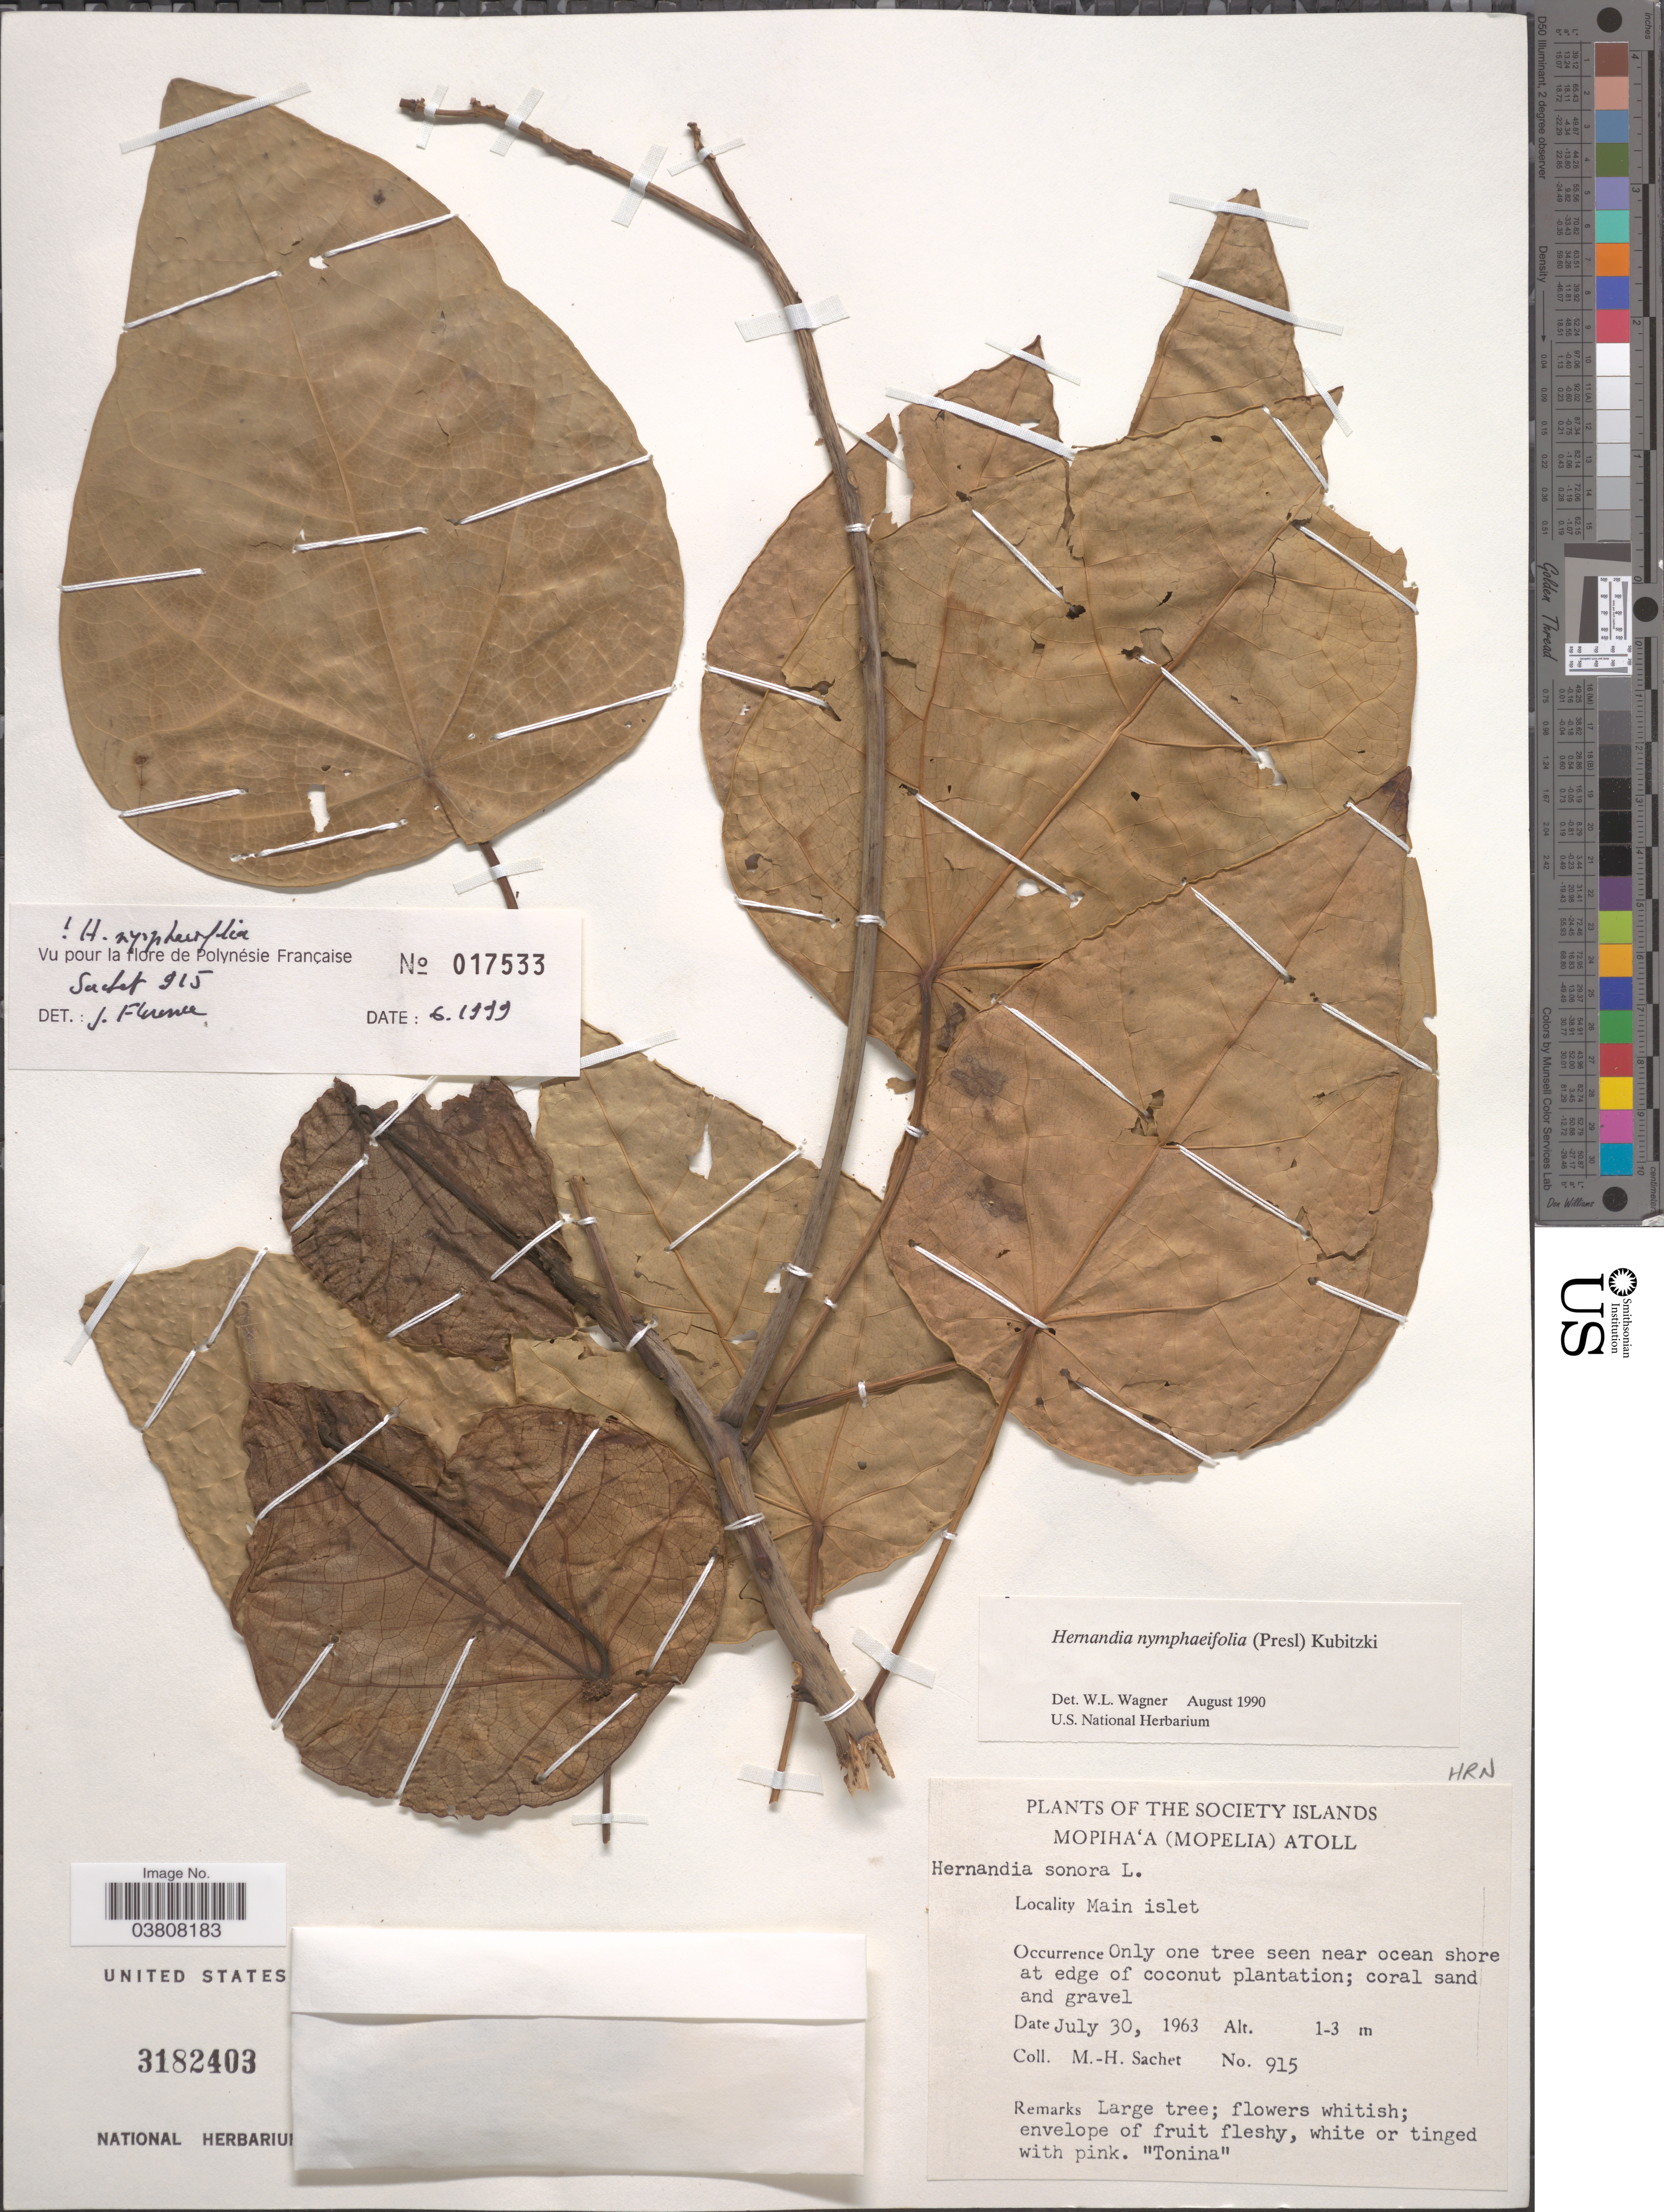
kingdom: Plantae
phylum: Tracheophyta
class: Magnoliopsida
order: Laurales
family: Hernandiaceae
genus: Hernandia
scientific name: Hernandia nymphaeifolia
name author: (C. Presl) Kubitzki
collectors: M.-H. Sachet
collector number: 915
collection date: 1963-07-30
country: French Polynesia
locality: The Society Islands. Mopiha'a (Mopelia) Atoll. Main islet. Near ocean shore at edge of coconut plantation.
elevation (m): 1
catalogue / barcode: US 3182403